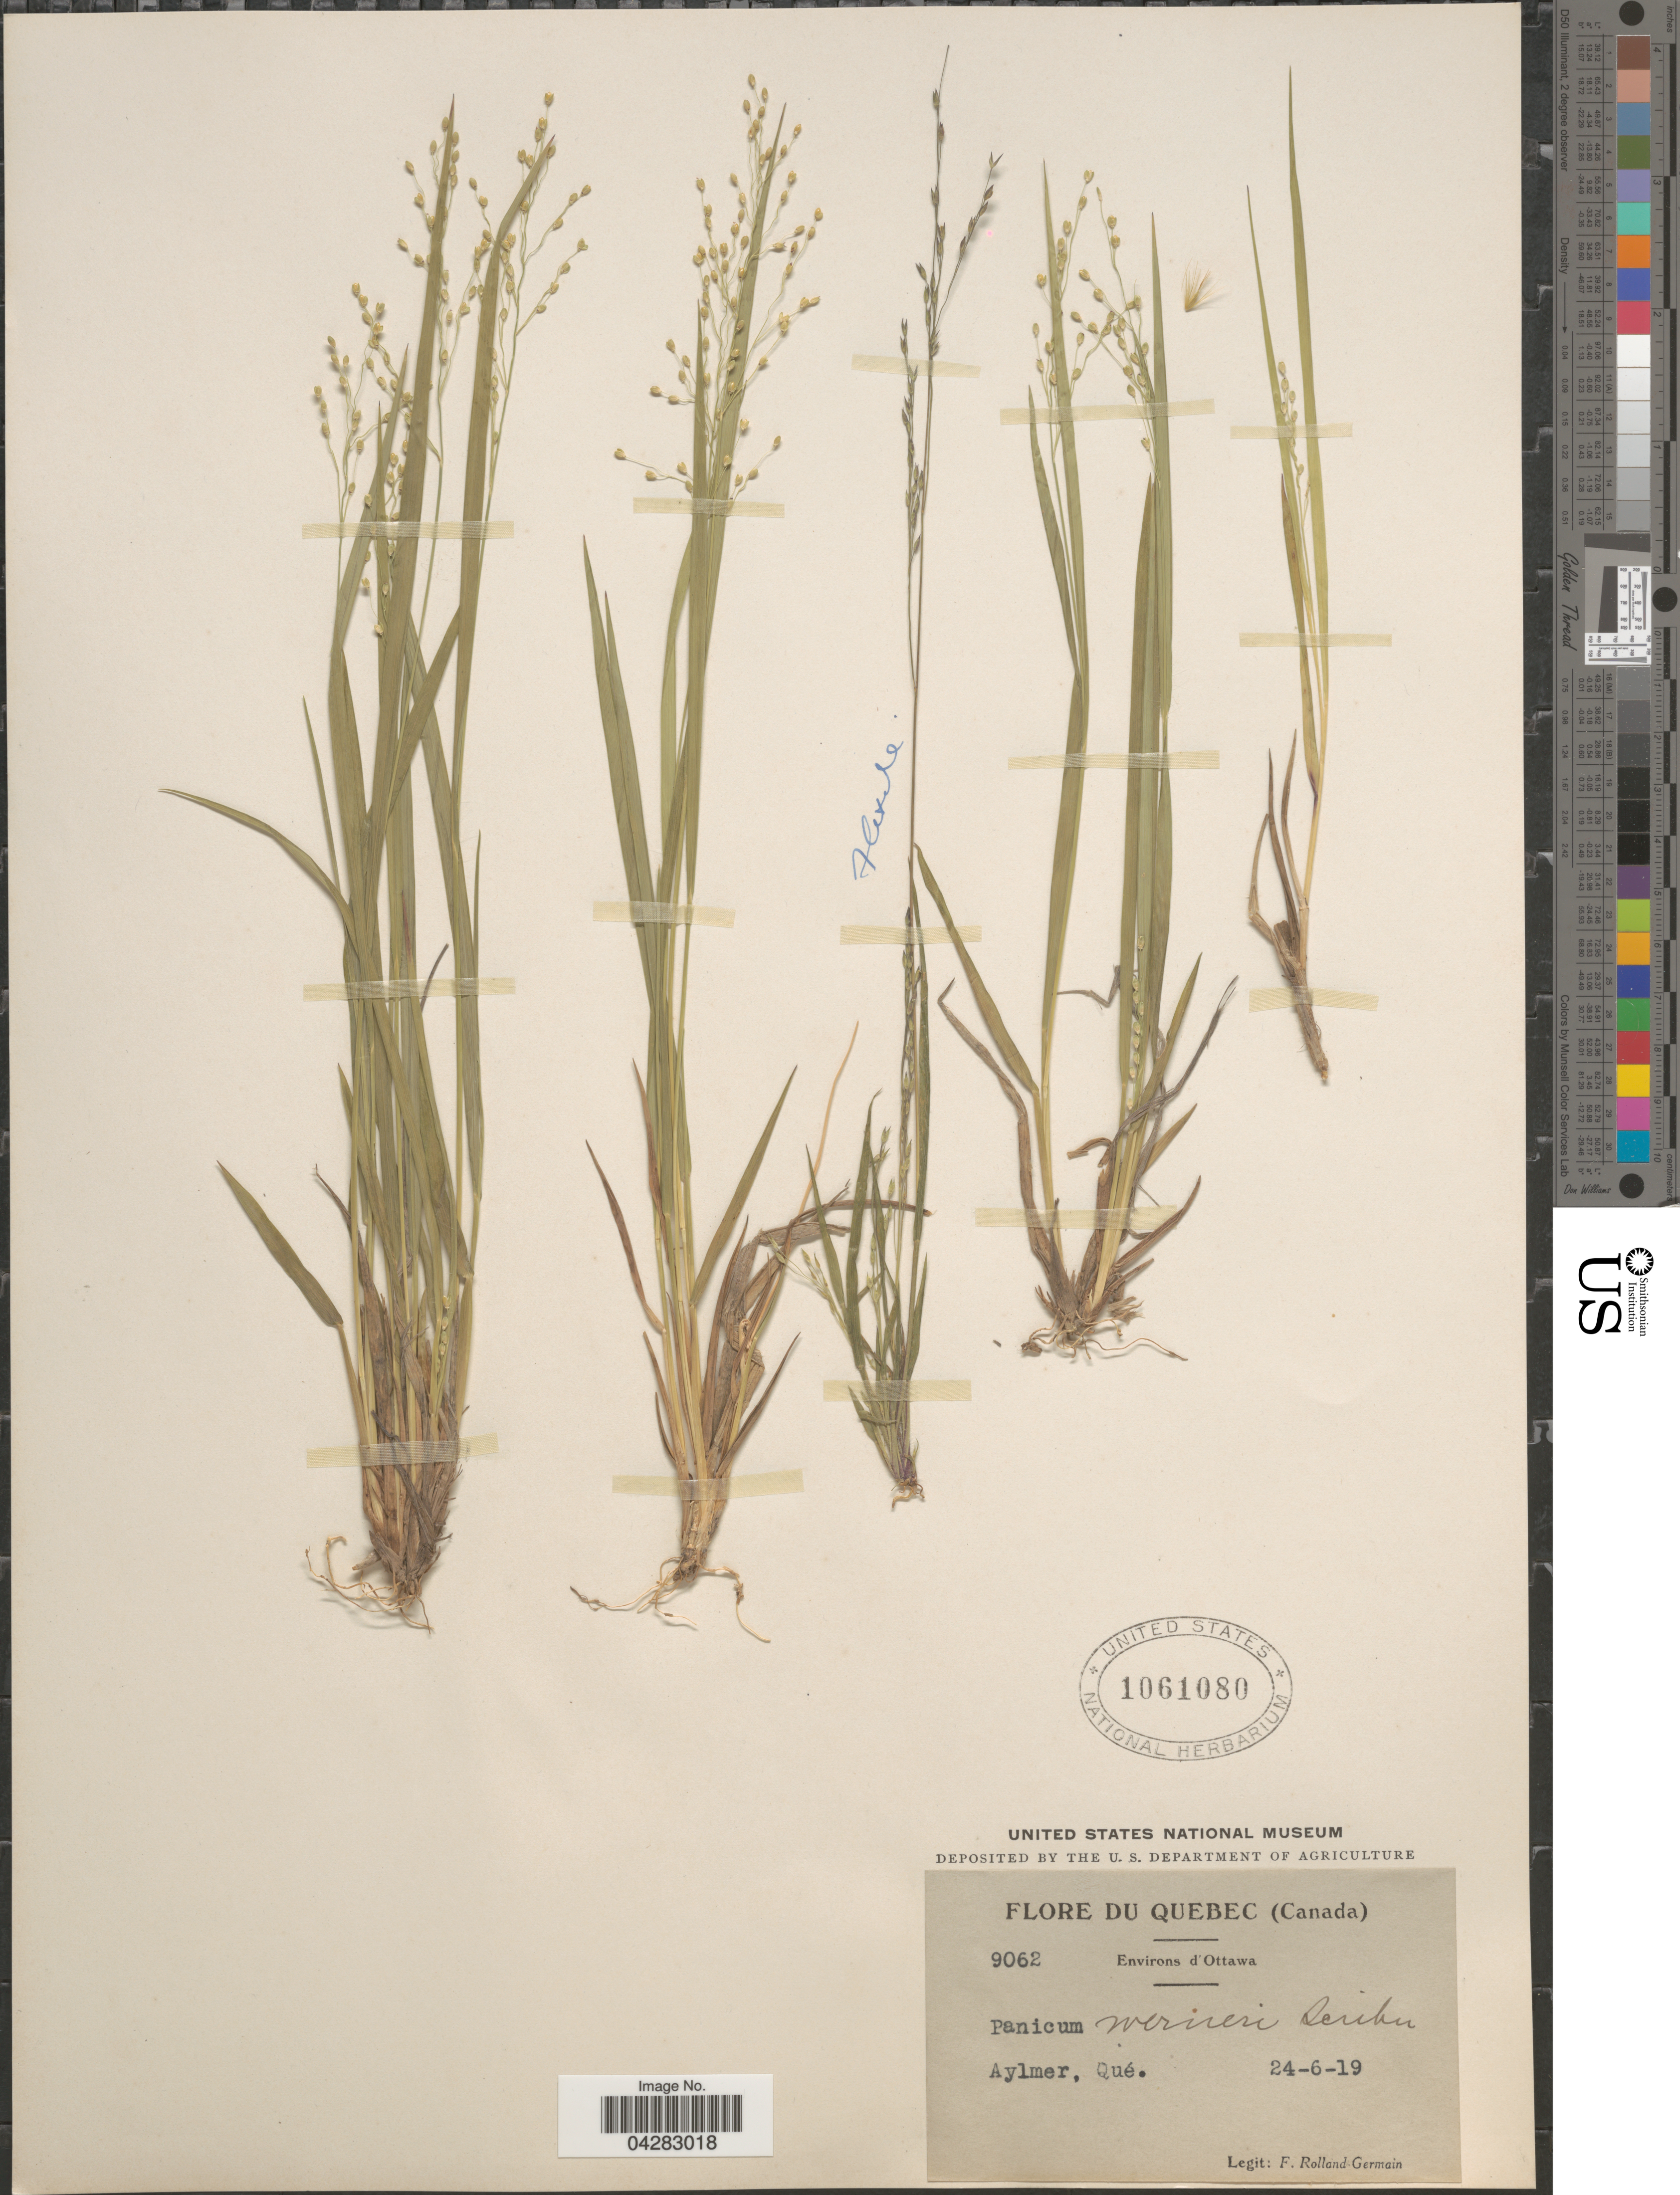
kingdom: Plantae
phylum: Tracheophyta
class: Liliopsida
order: Poales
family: Poaceae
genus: Dichanthelium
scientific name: Dichanthelium linearifolium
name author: (Scribn.) Gould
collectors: Rolland-Germain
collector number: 9062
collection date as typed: Transcribed d/m/y: 24/6/19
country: Canada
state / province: Ontario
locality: Environs d'Ottawa. Aylmer.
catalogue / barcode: US 1061080